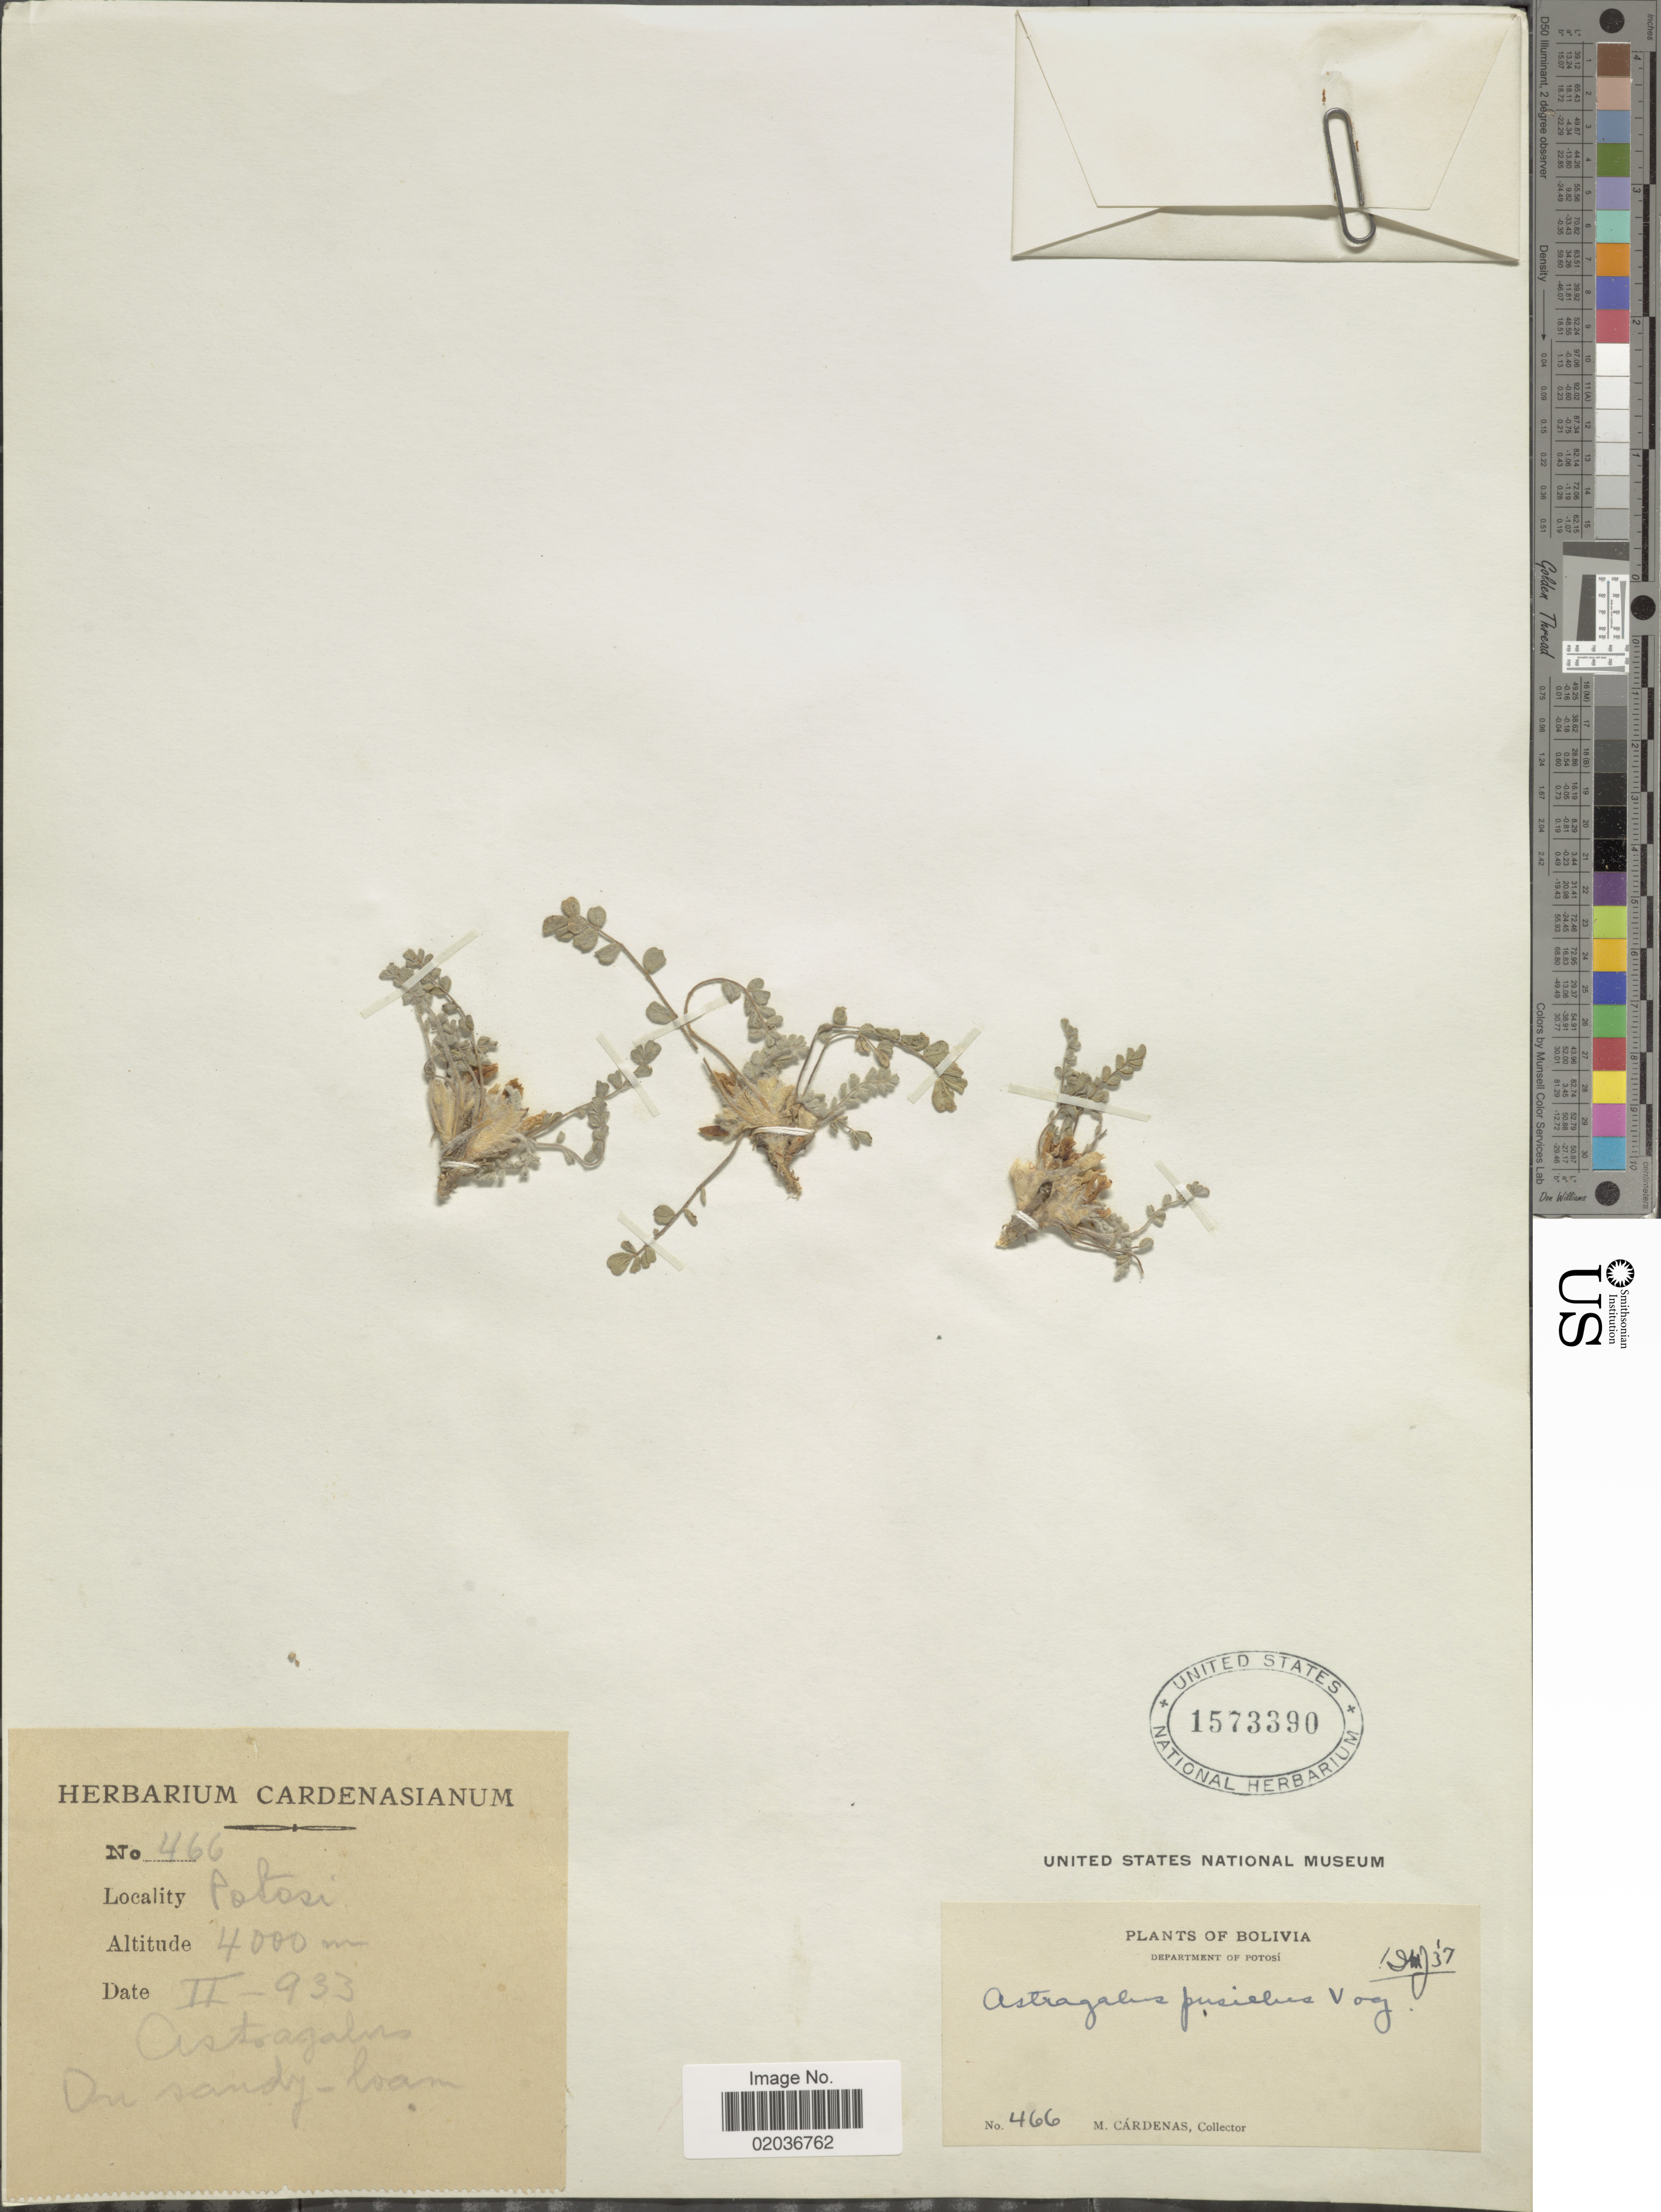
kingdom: Plantae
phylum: Tracheophyta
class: Magnoliopsida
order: Fabales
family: Fabaceae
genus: Astragalus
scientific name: Astragalus pusillus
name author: Vogel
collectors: M. Cárdenas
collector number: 466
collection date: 1933-02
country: Bolivia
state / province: Potosi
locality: Department of Potosí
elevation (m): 4000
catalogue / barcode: US 1573390